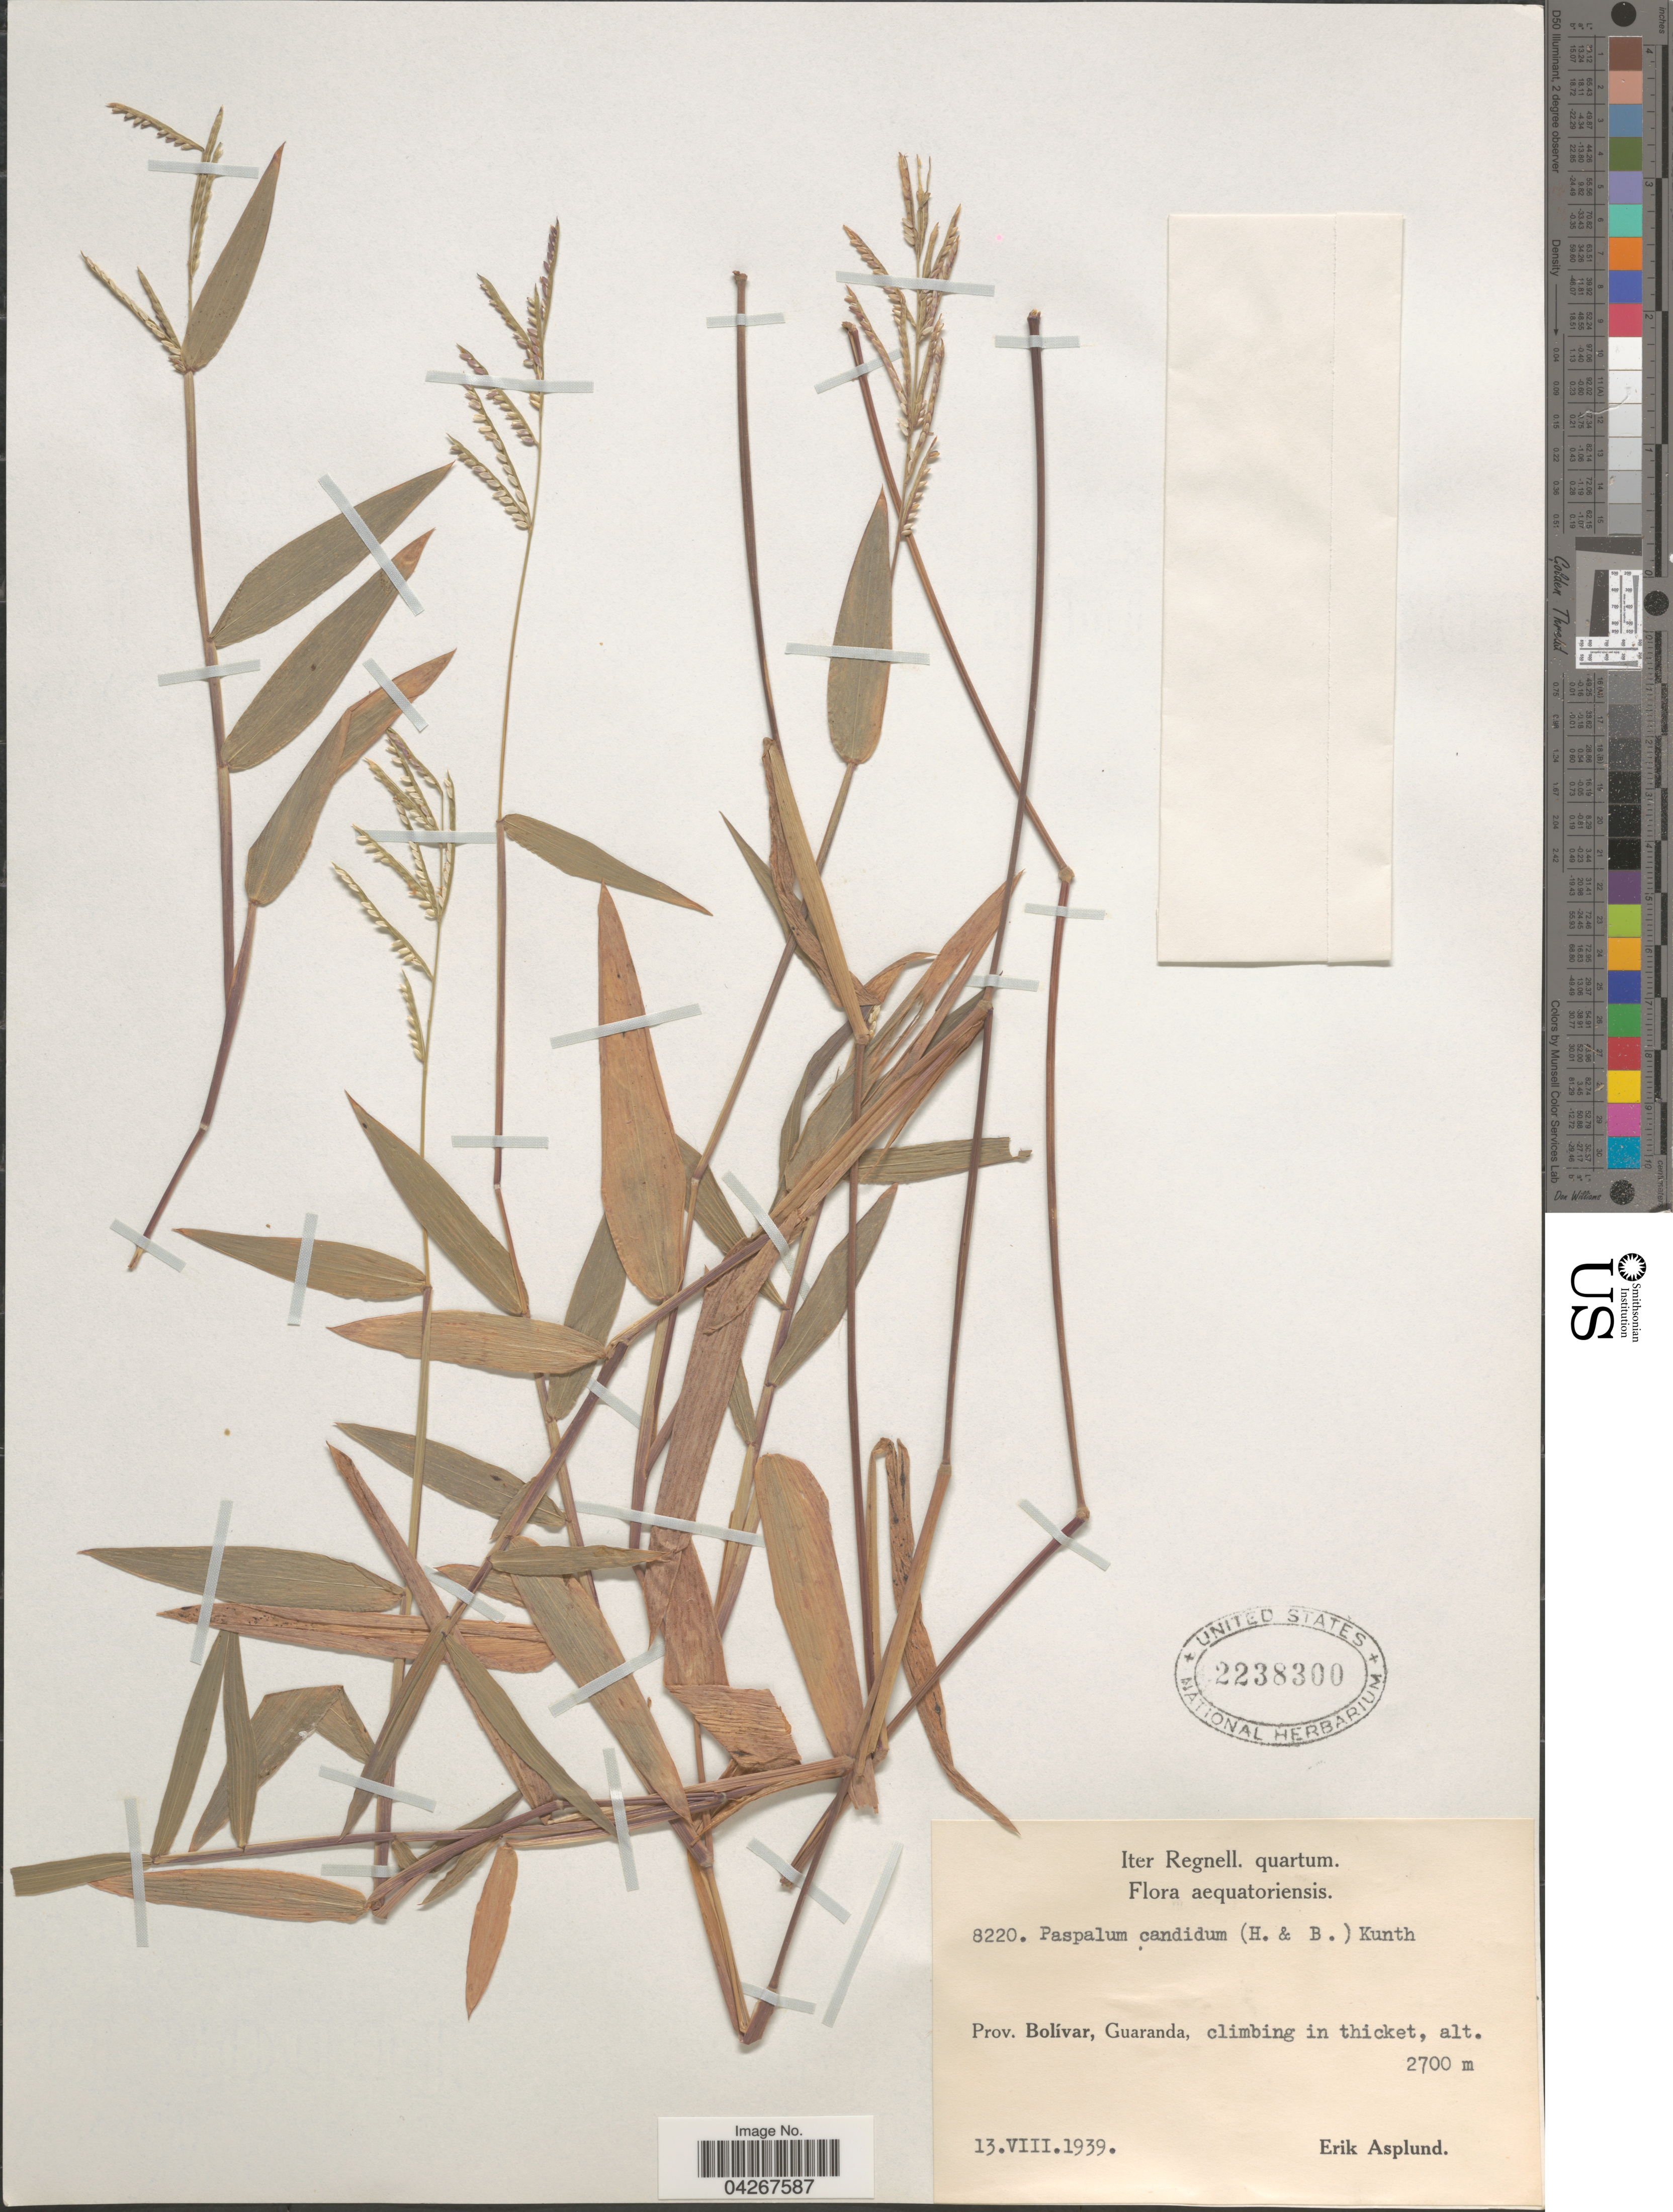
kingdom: Plantae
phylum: Tracheophyta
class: Liliopsida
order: Poales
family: Poaceae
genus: Paspalum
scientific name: Paspalum candidum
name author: (Humb. & Bonpl. ex Fleugge) Kunth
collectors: E. Asplund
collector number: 8220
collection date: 1939-08-13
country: Ecuador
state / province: Bolívar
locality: Iter Regnell. quartum. Aequatoriensis. Guaranda, climbing in thicket.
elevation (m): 2700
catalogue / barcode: US 2238300